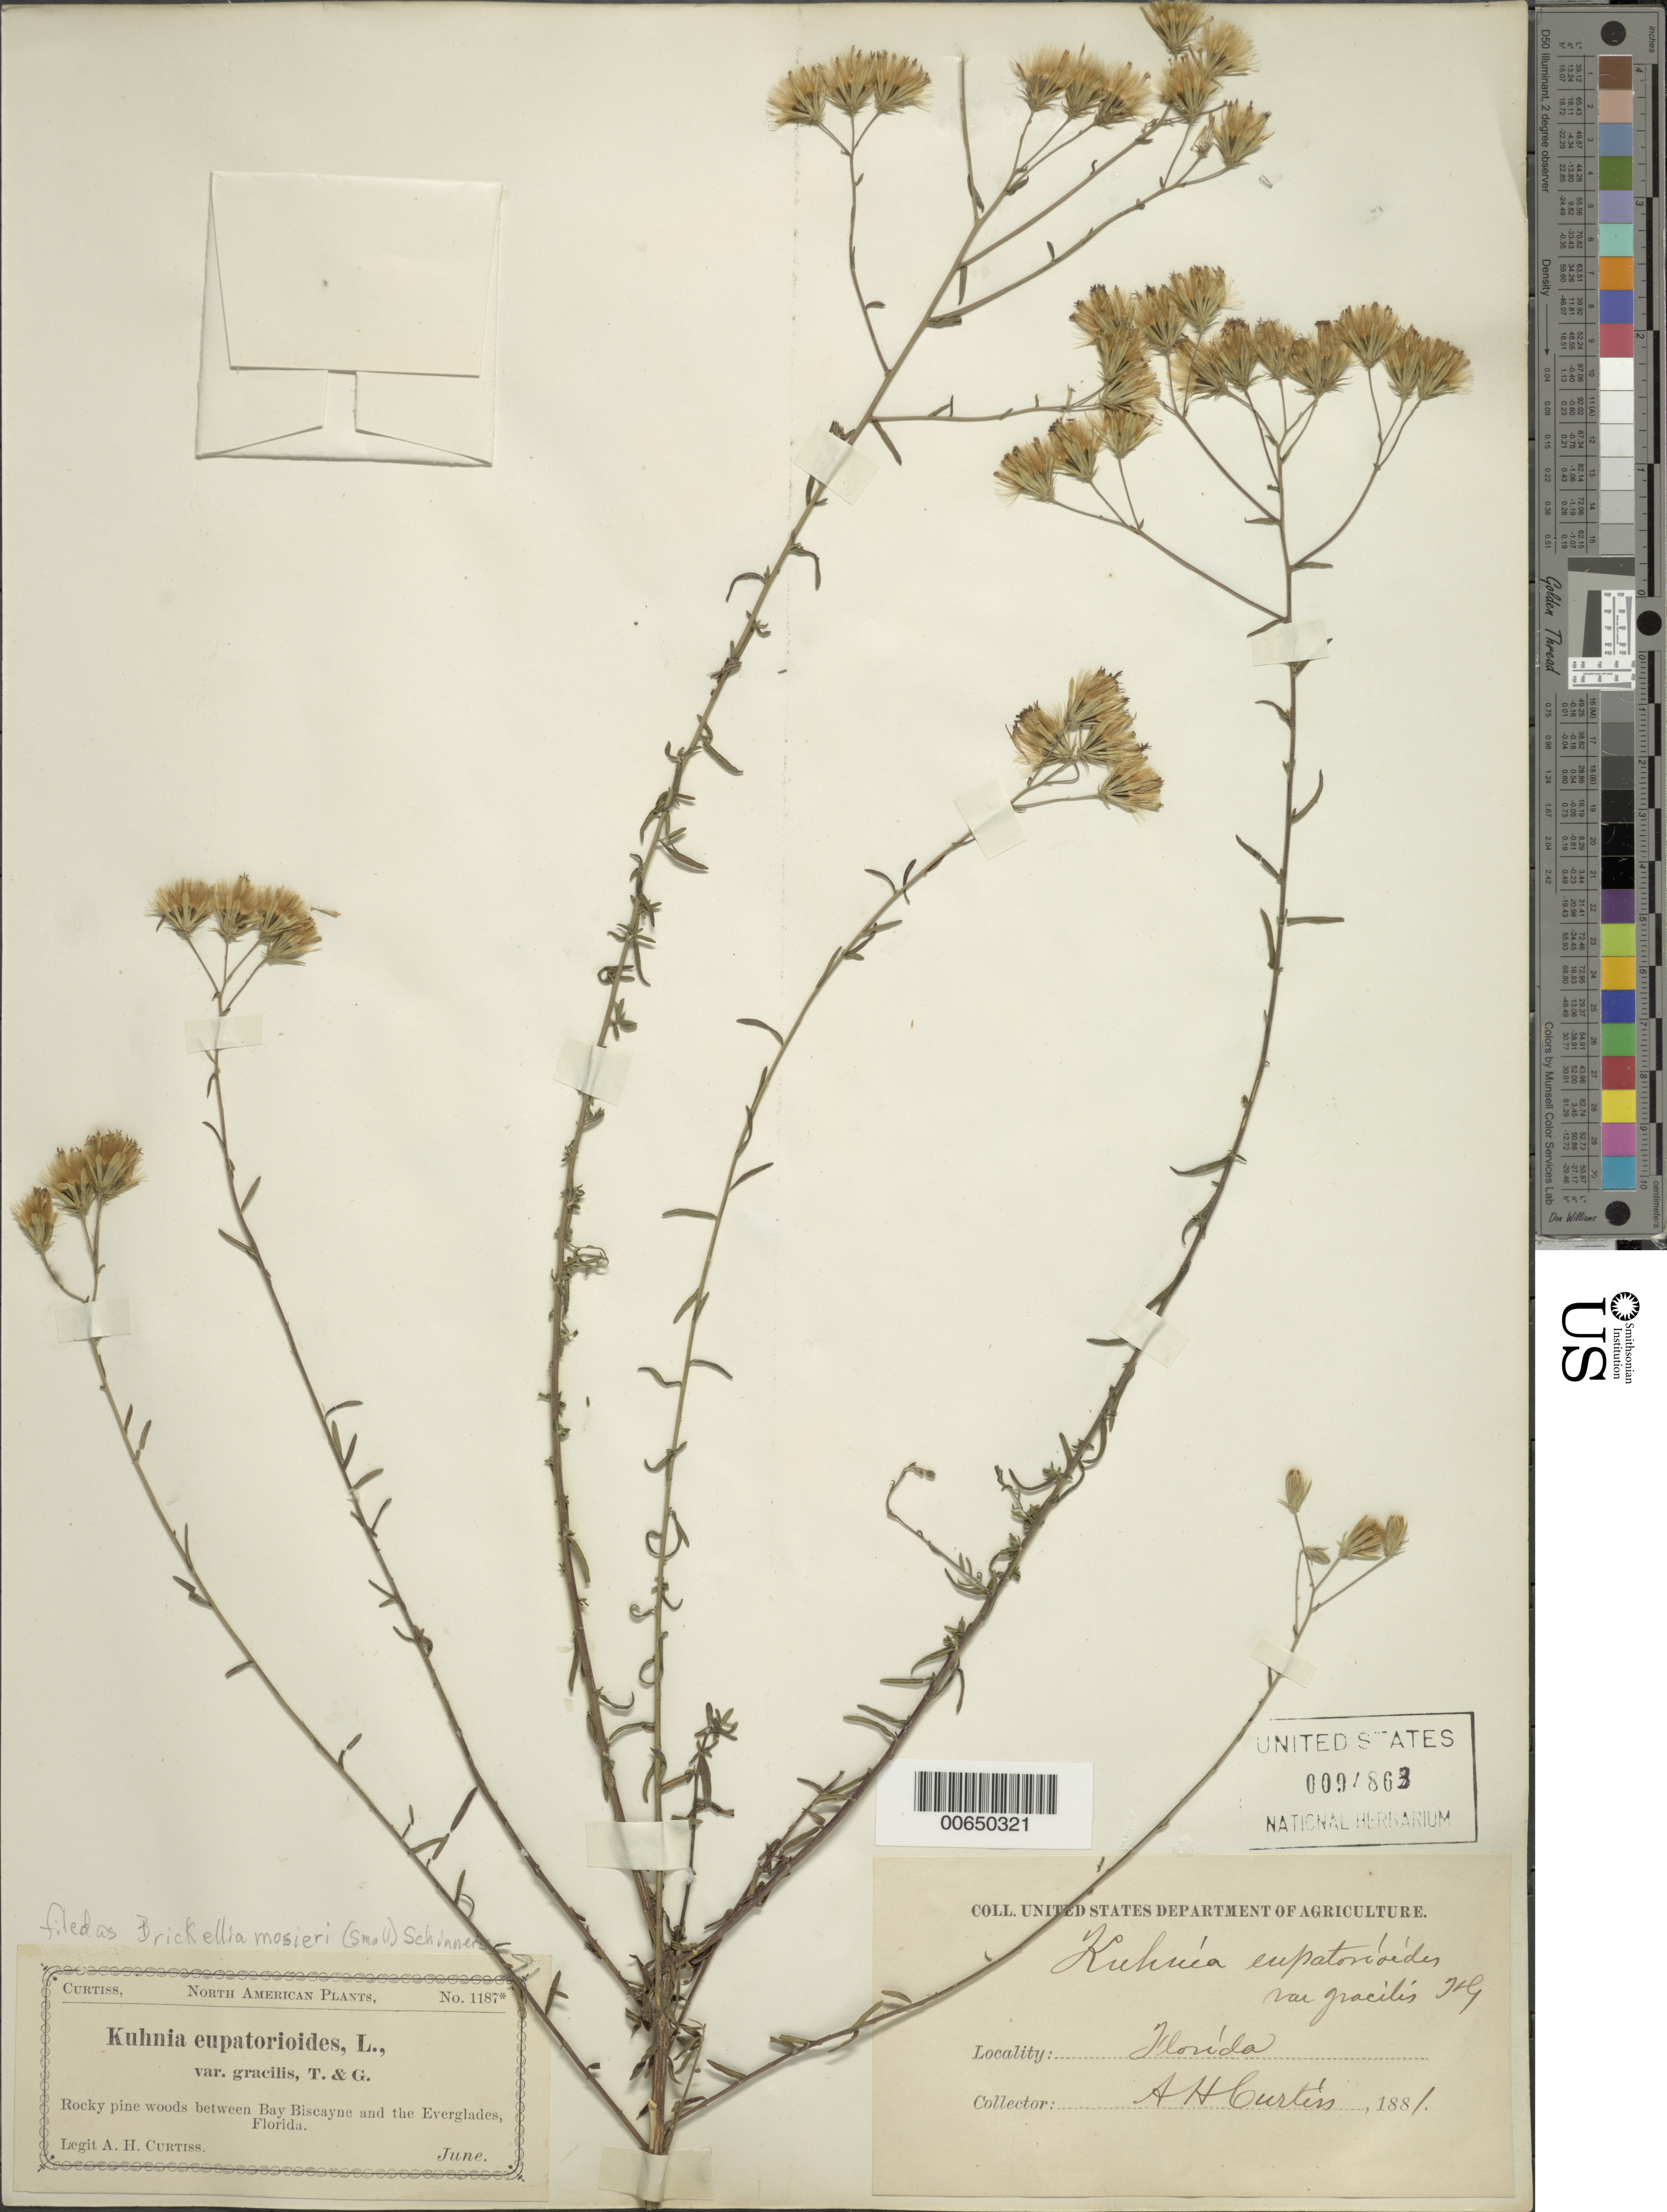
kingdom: Plantae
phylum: Tracheophyta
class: Magnoliopsida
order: Asterales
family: Asteraceae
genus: Brickellia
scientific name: Brickellia eupatorioides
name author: (L.) Shinners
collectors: A. H. Curtiss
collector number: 1187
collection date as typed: Jun 1881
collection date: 1881-06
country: United States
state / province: Florida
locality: Between Bay Biscayne and the Everglades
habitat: Rocky pine woods.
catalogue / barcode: US 94863